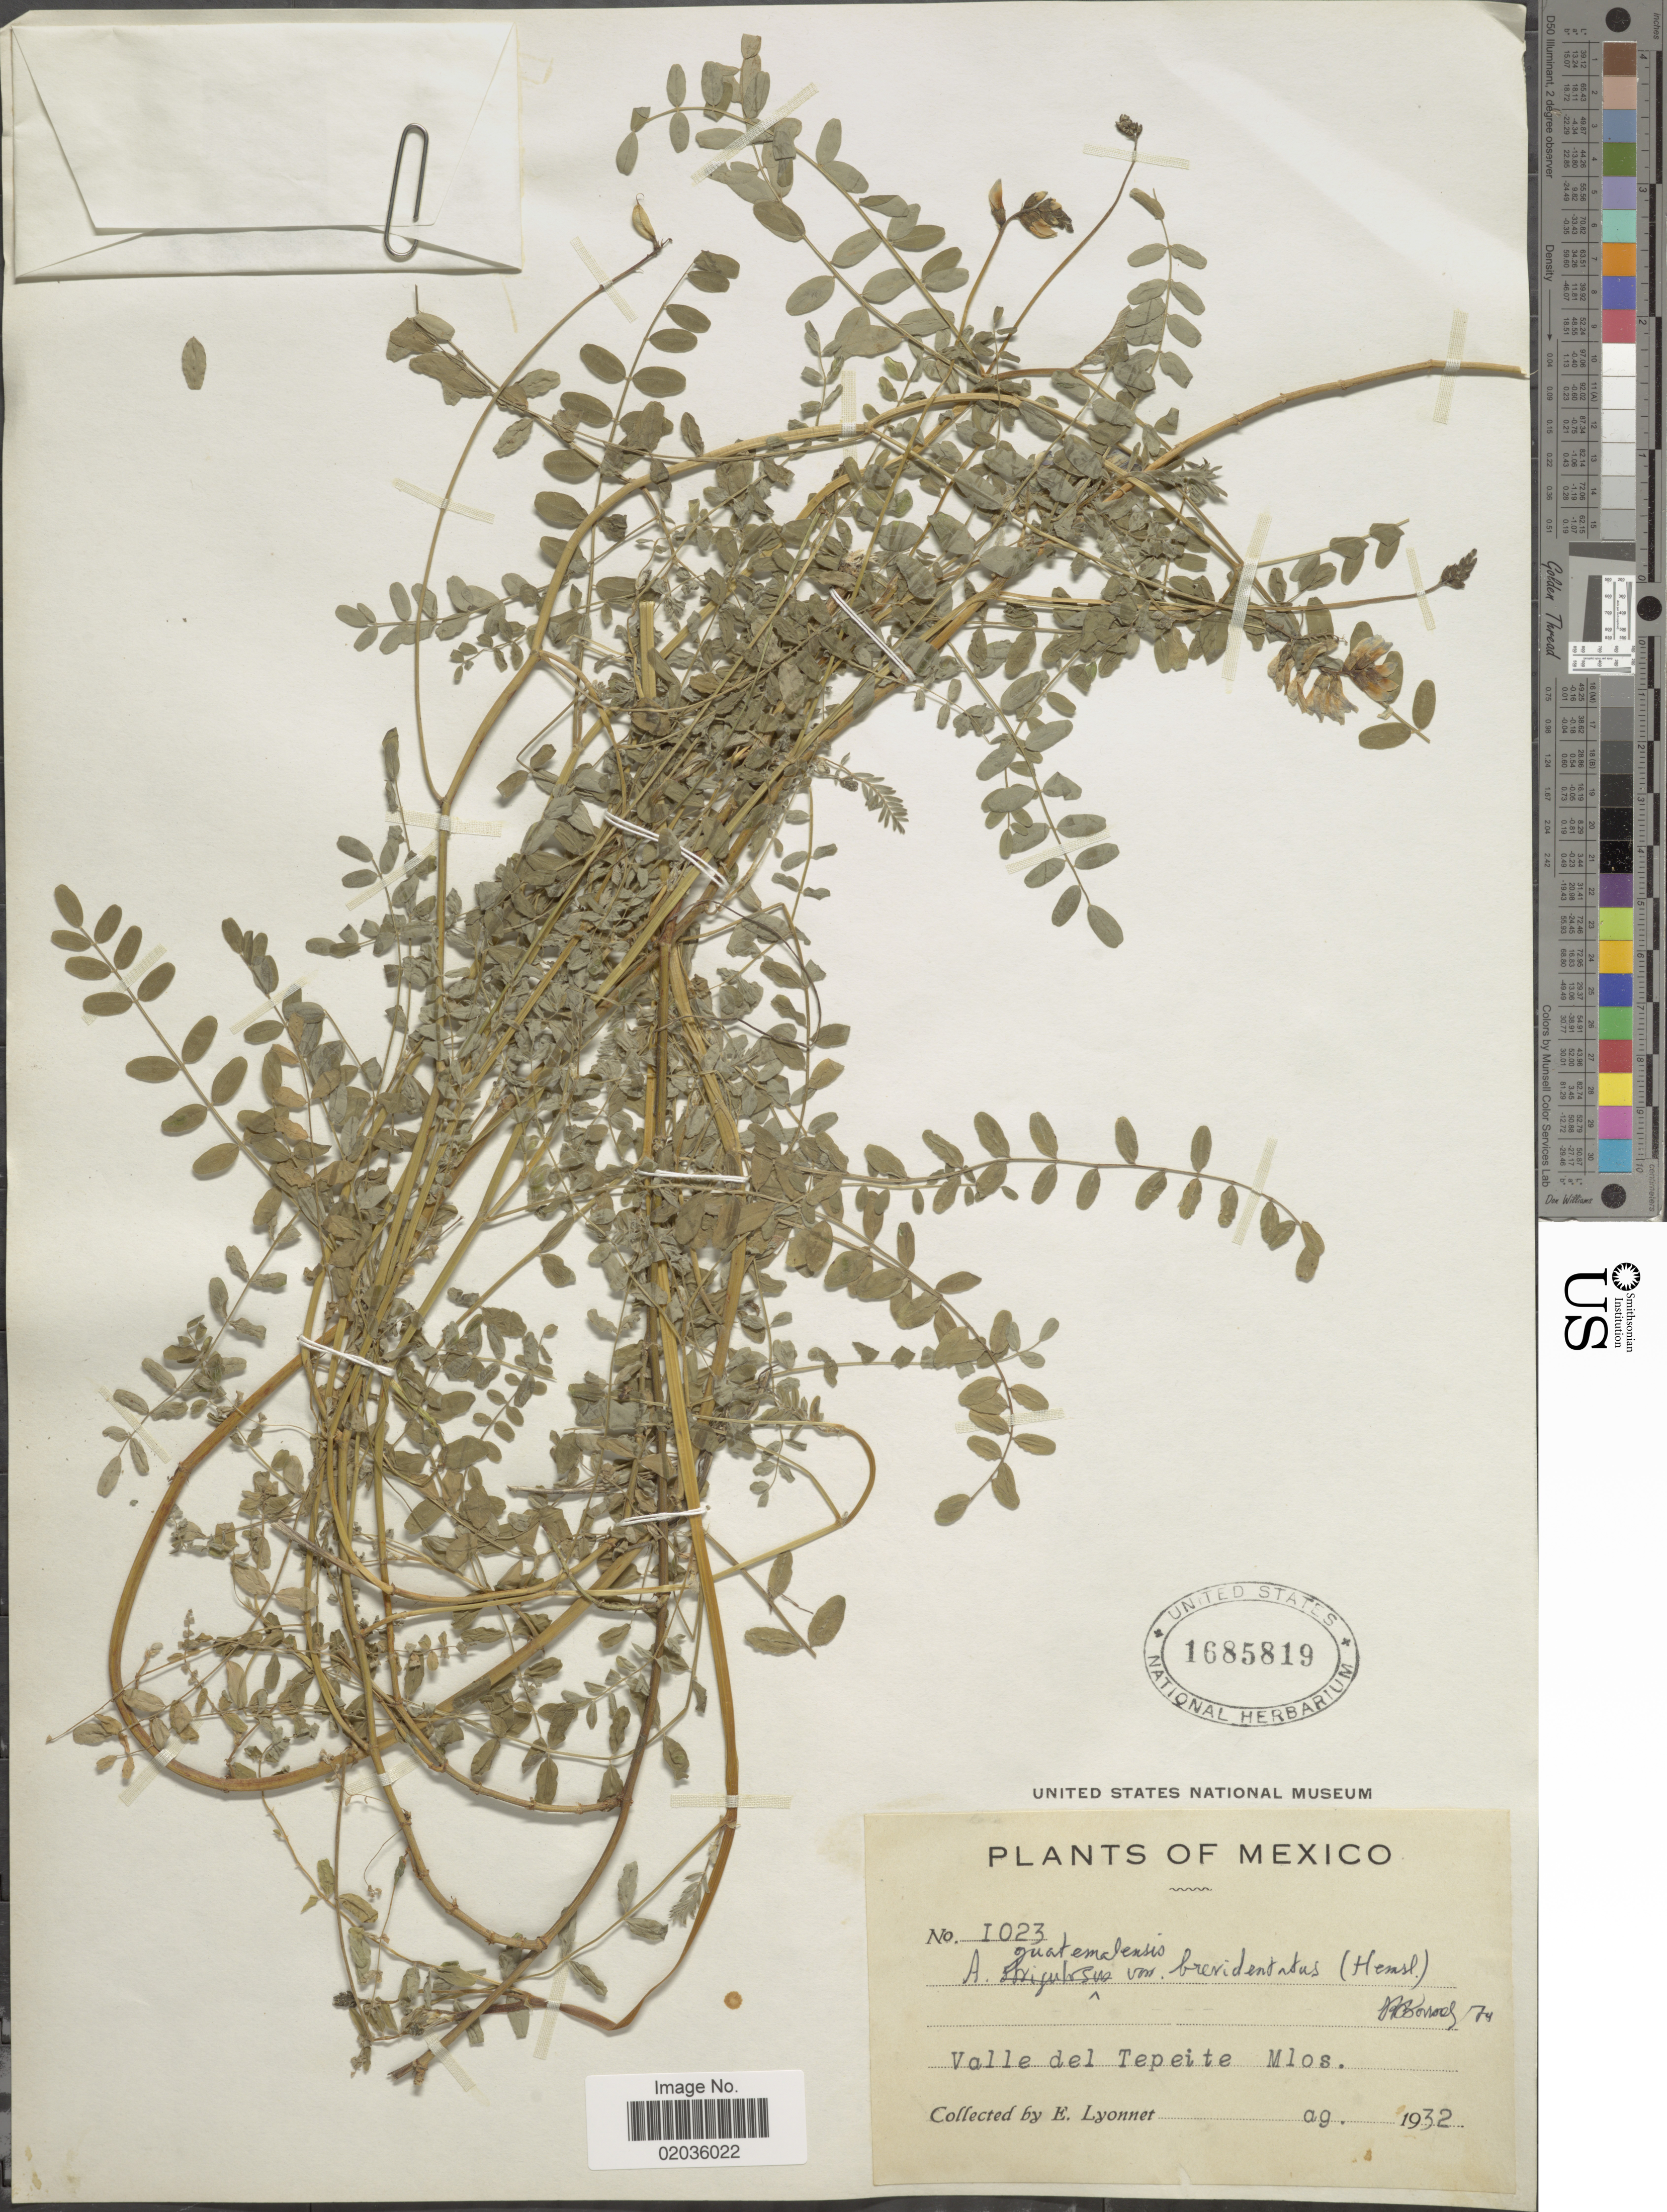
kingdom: Plantae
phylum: Tracheophyta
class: Magnoliopsida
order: Fabales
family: Fabaceae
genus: Astragalus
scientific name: Astragalus guatemalensis var. brevidentatus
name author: (Hemsl.) Barneby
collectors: E. Lyonnet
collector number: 1023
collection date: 1932-08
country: Mexico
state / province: Morelos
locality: Valle del Tepeite Mlos.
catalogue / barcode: US 1685819